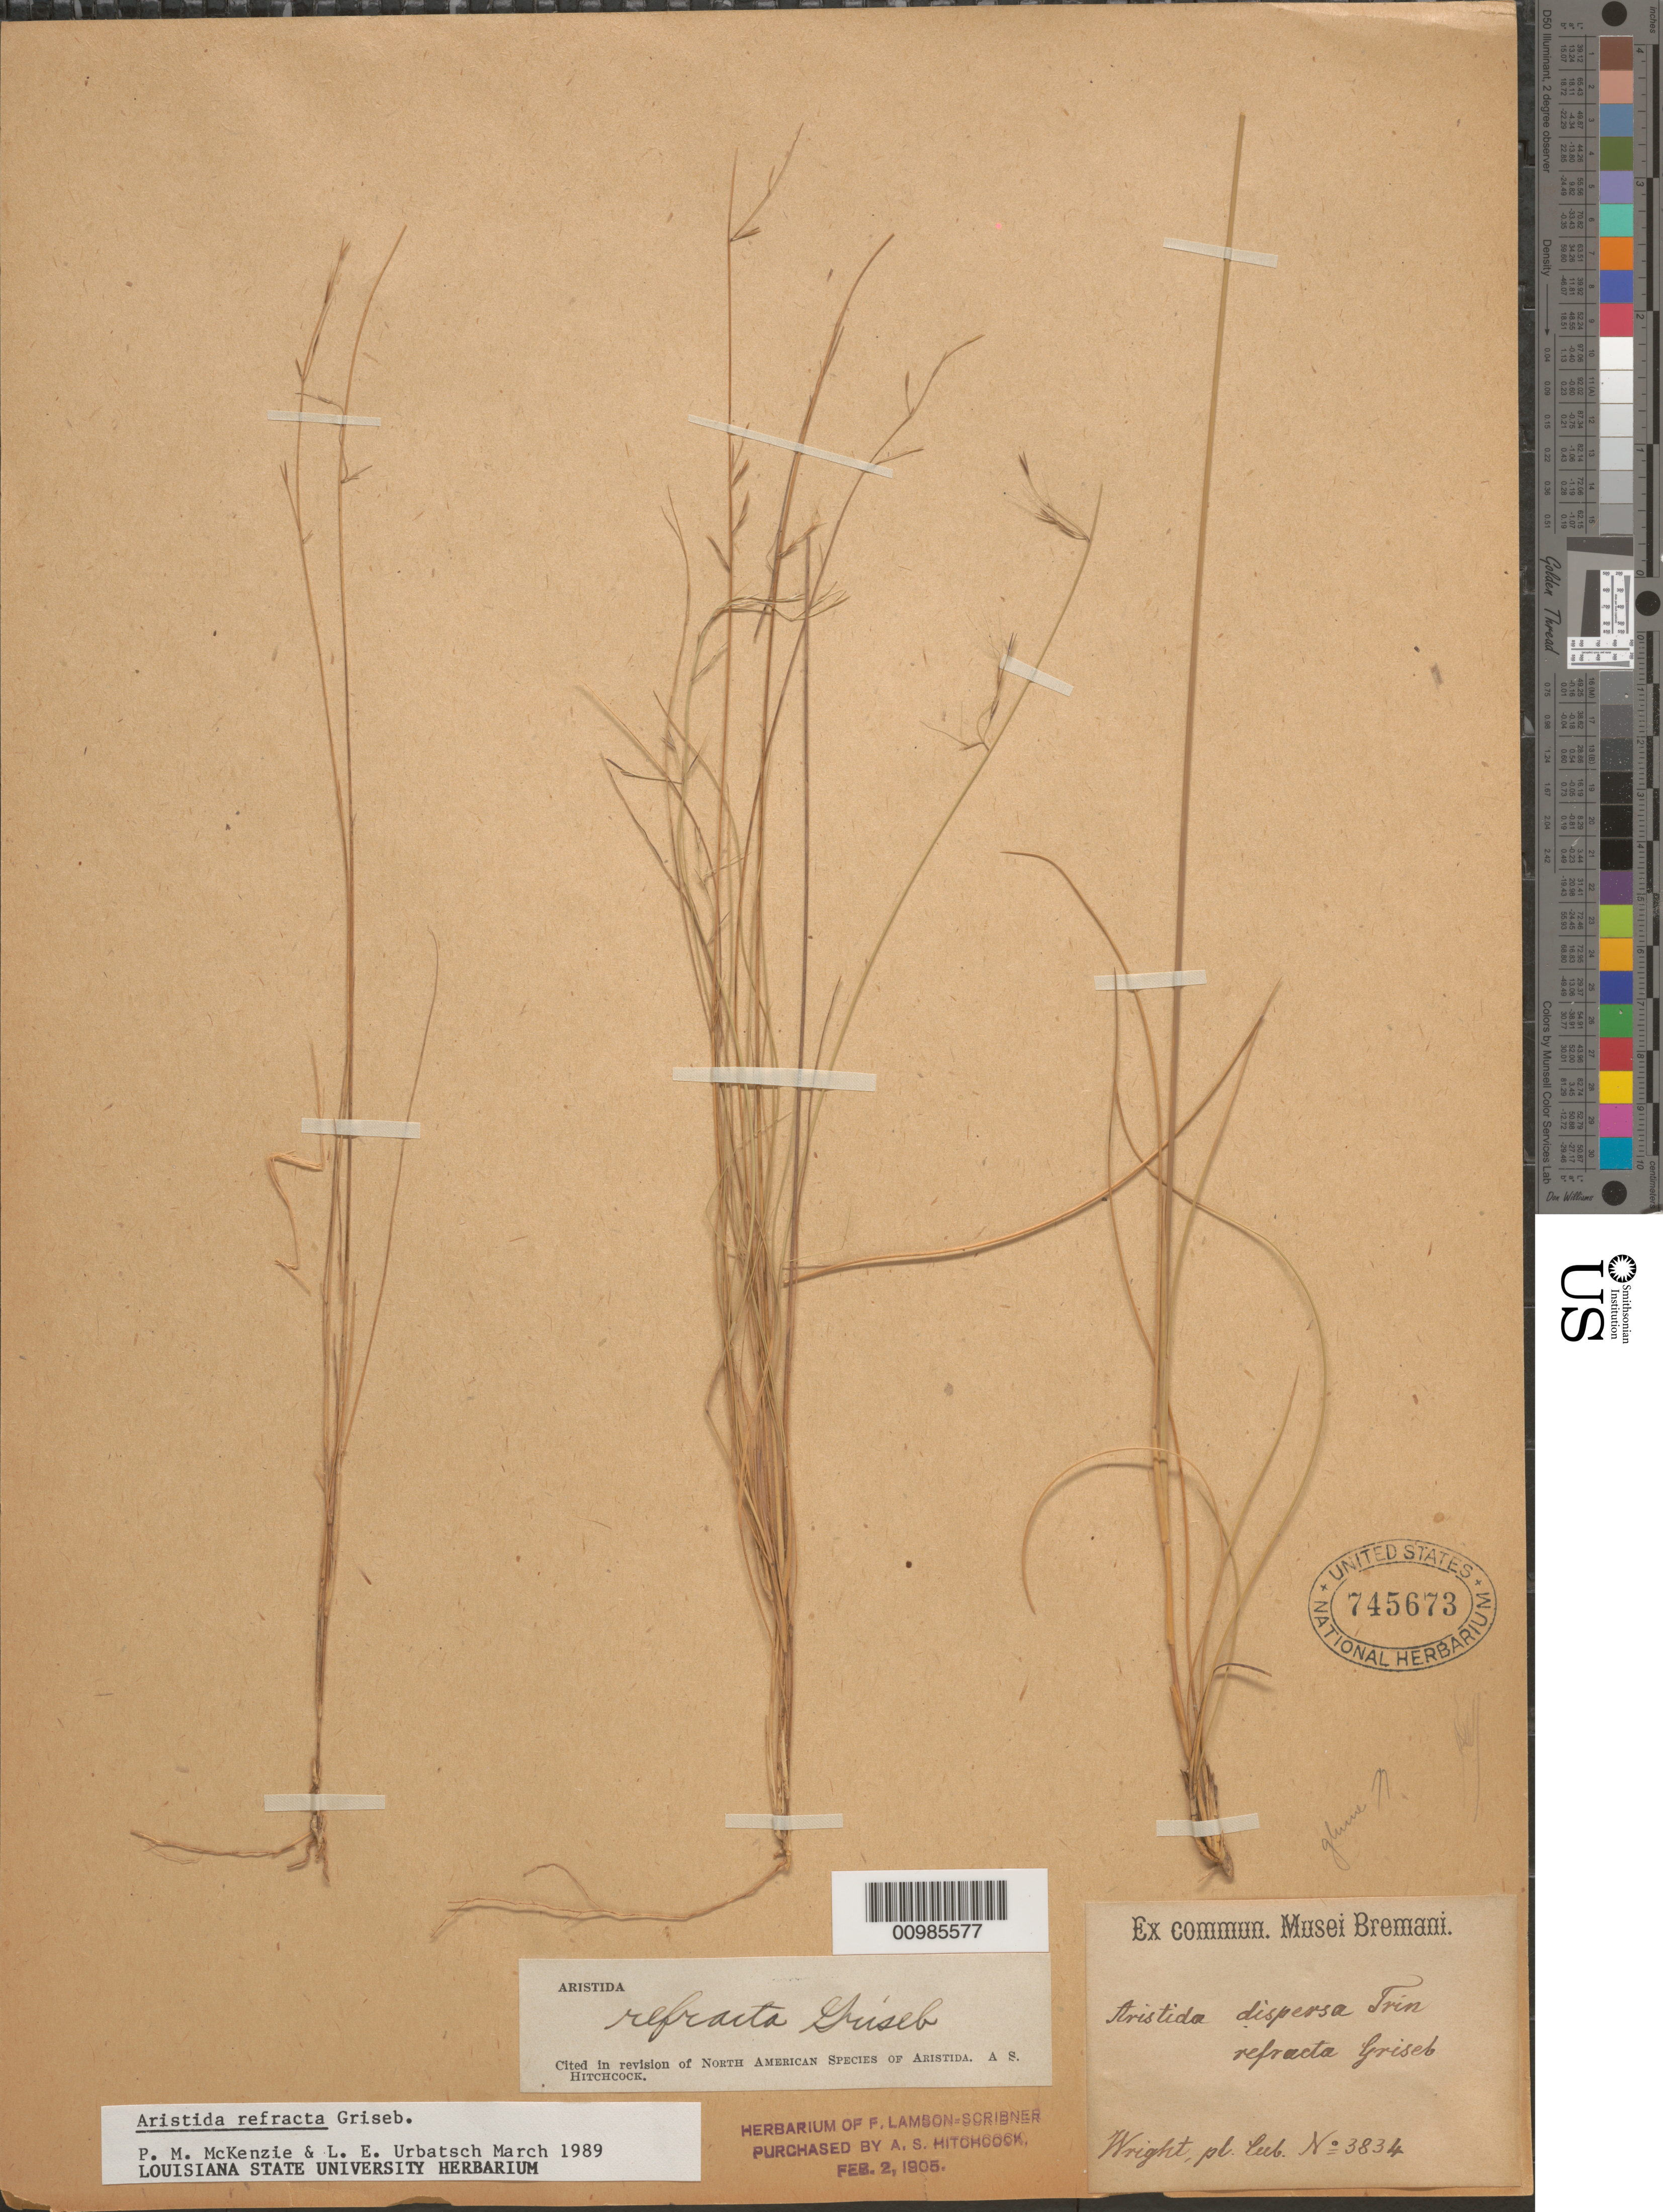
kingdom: Plantae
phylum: Tracheophyta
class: Liliopsida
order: Poales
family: Poaceae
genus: Aristida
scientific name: Aristida refracta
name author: Griseb.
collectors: C. Wright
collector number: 3834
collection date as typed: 1800 to 1899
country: Cuba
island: Cuba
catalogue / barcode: US 745673